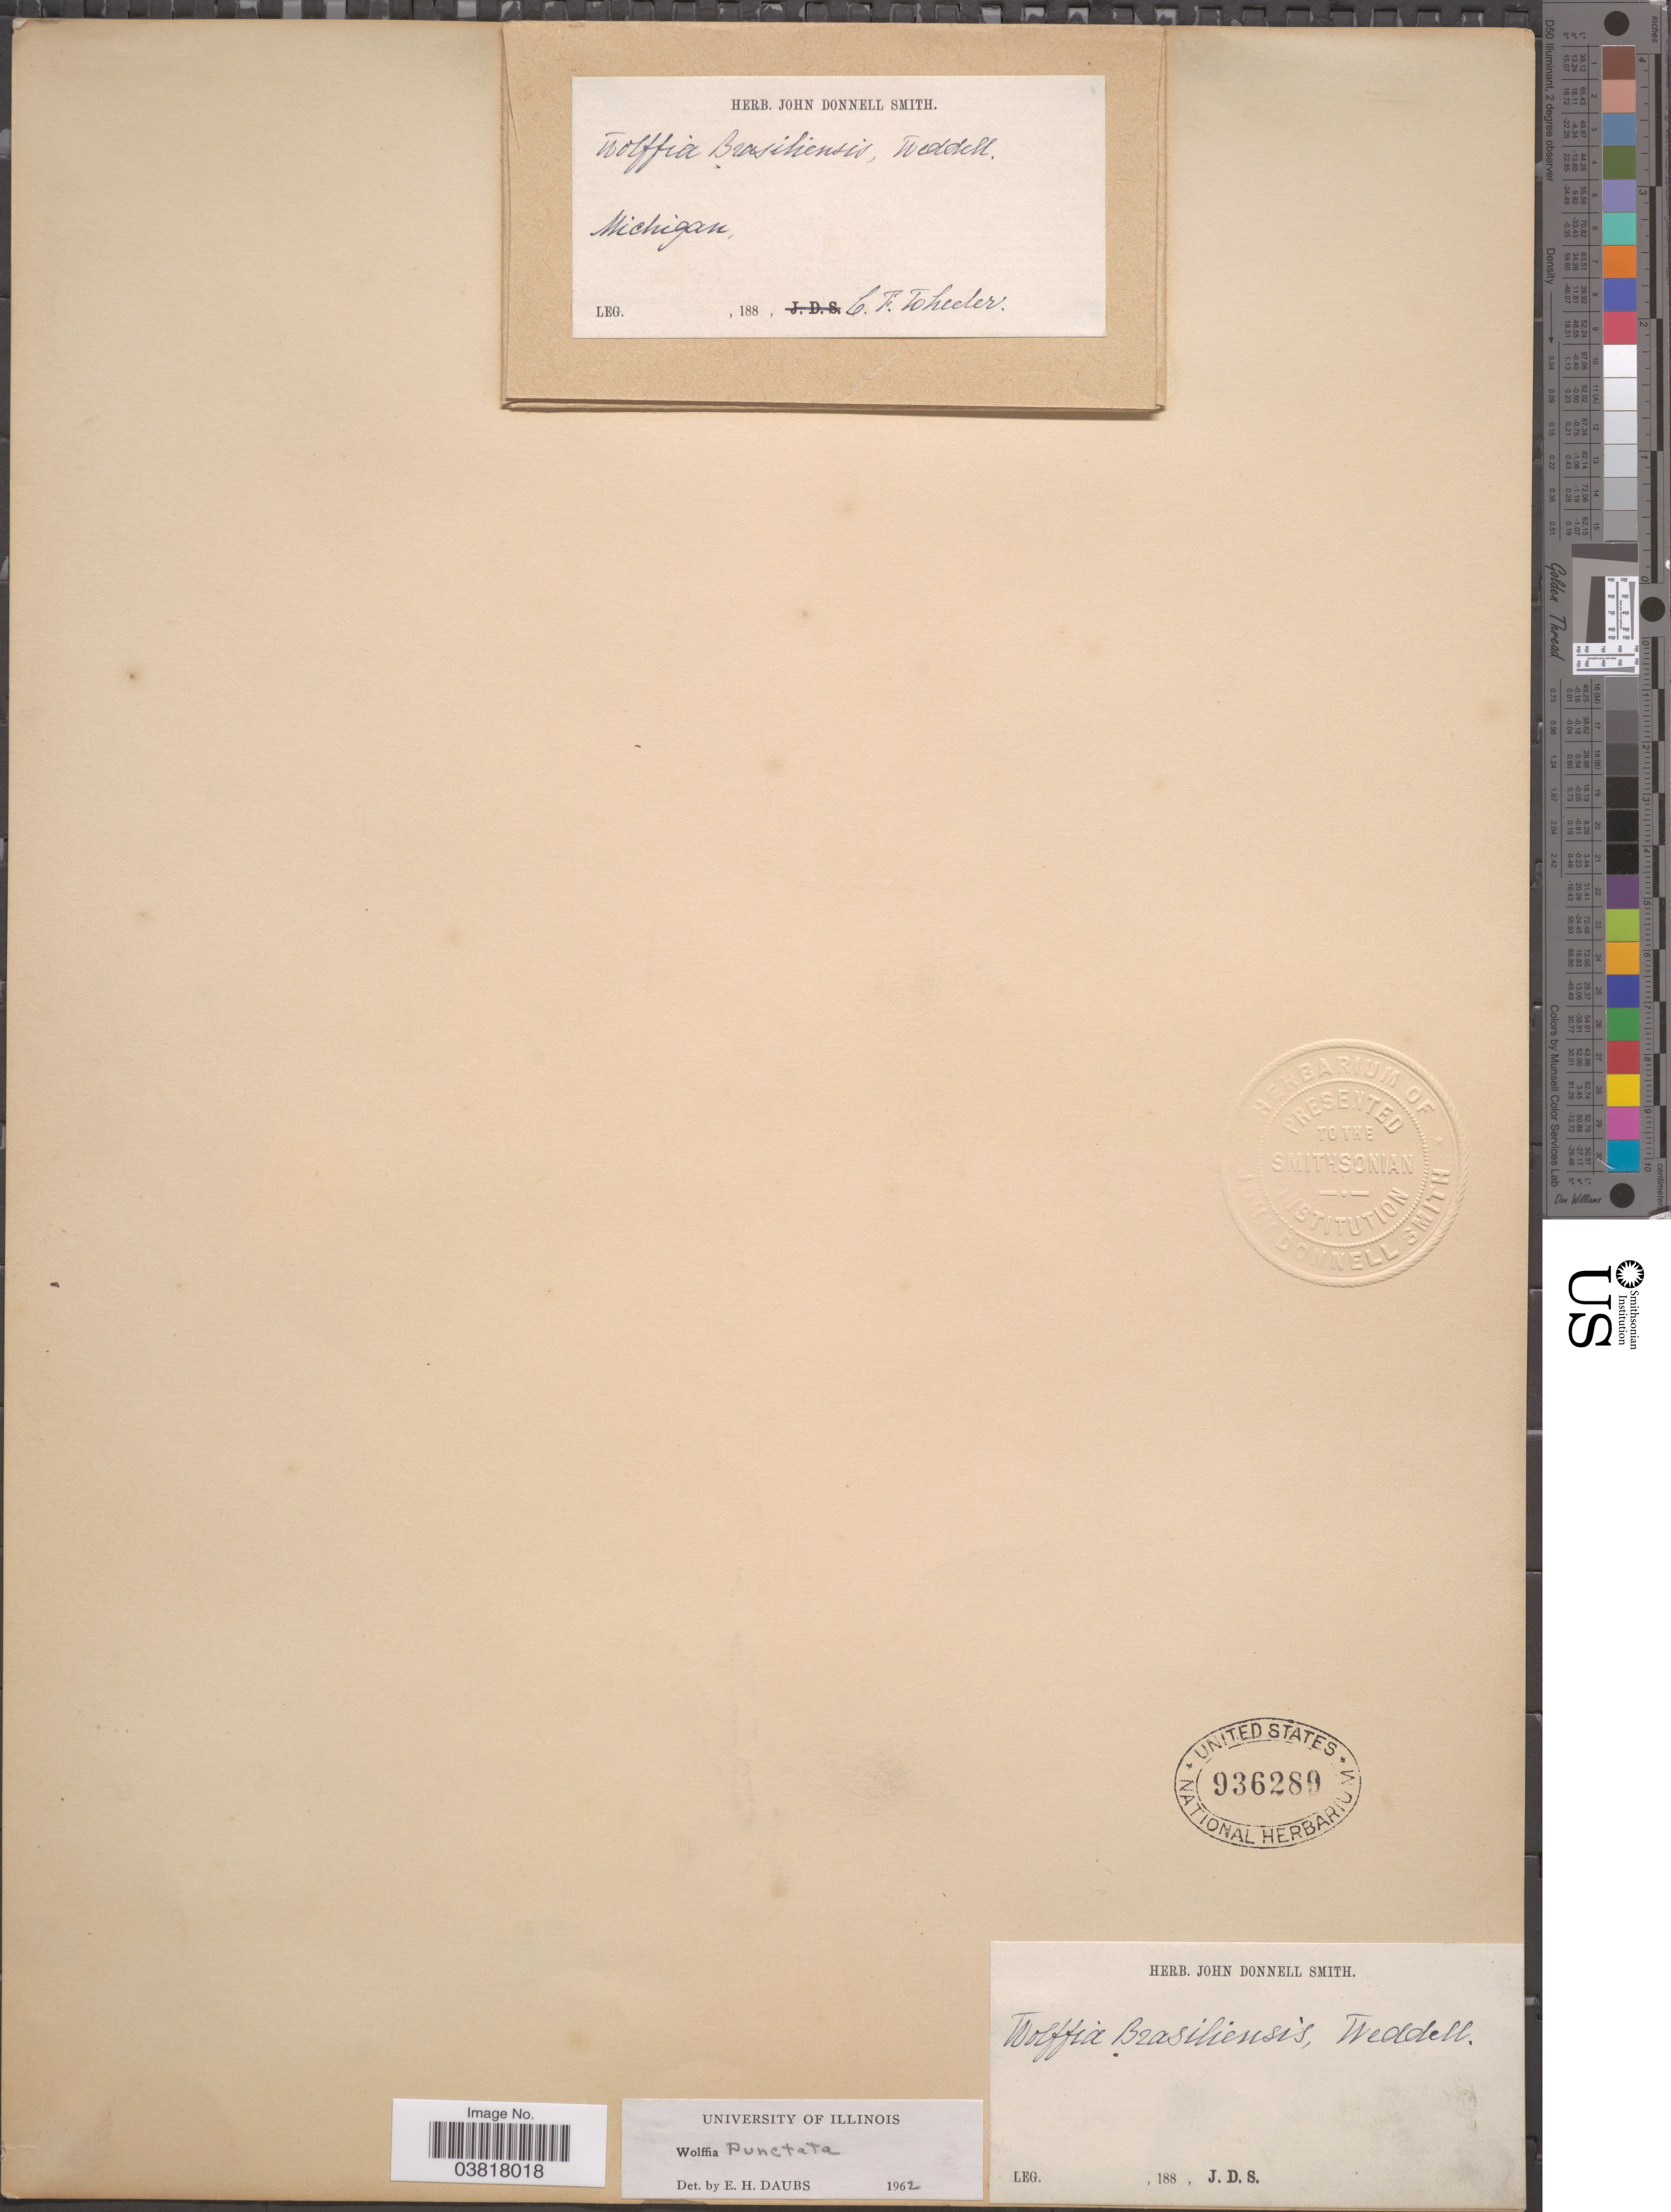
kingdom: Plantae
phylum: Tracheophyta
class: Liliopsida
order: Alismatales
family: Araceae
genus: Wolffia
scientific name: Wolffia punctata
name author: Griseb.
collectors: C. Wheeler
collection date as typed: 188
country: United States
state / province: Michigan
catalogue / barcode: US 936289